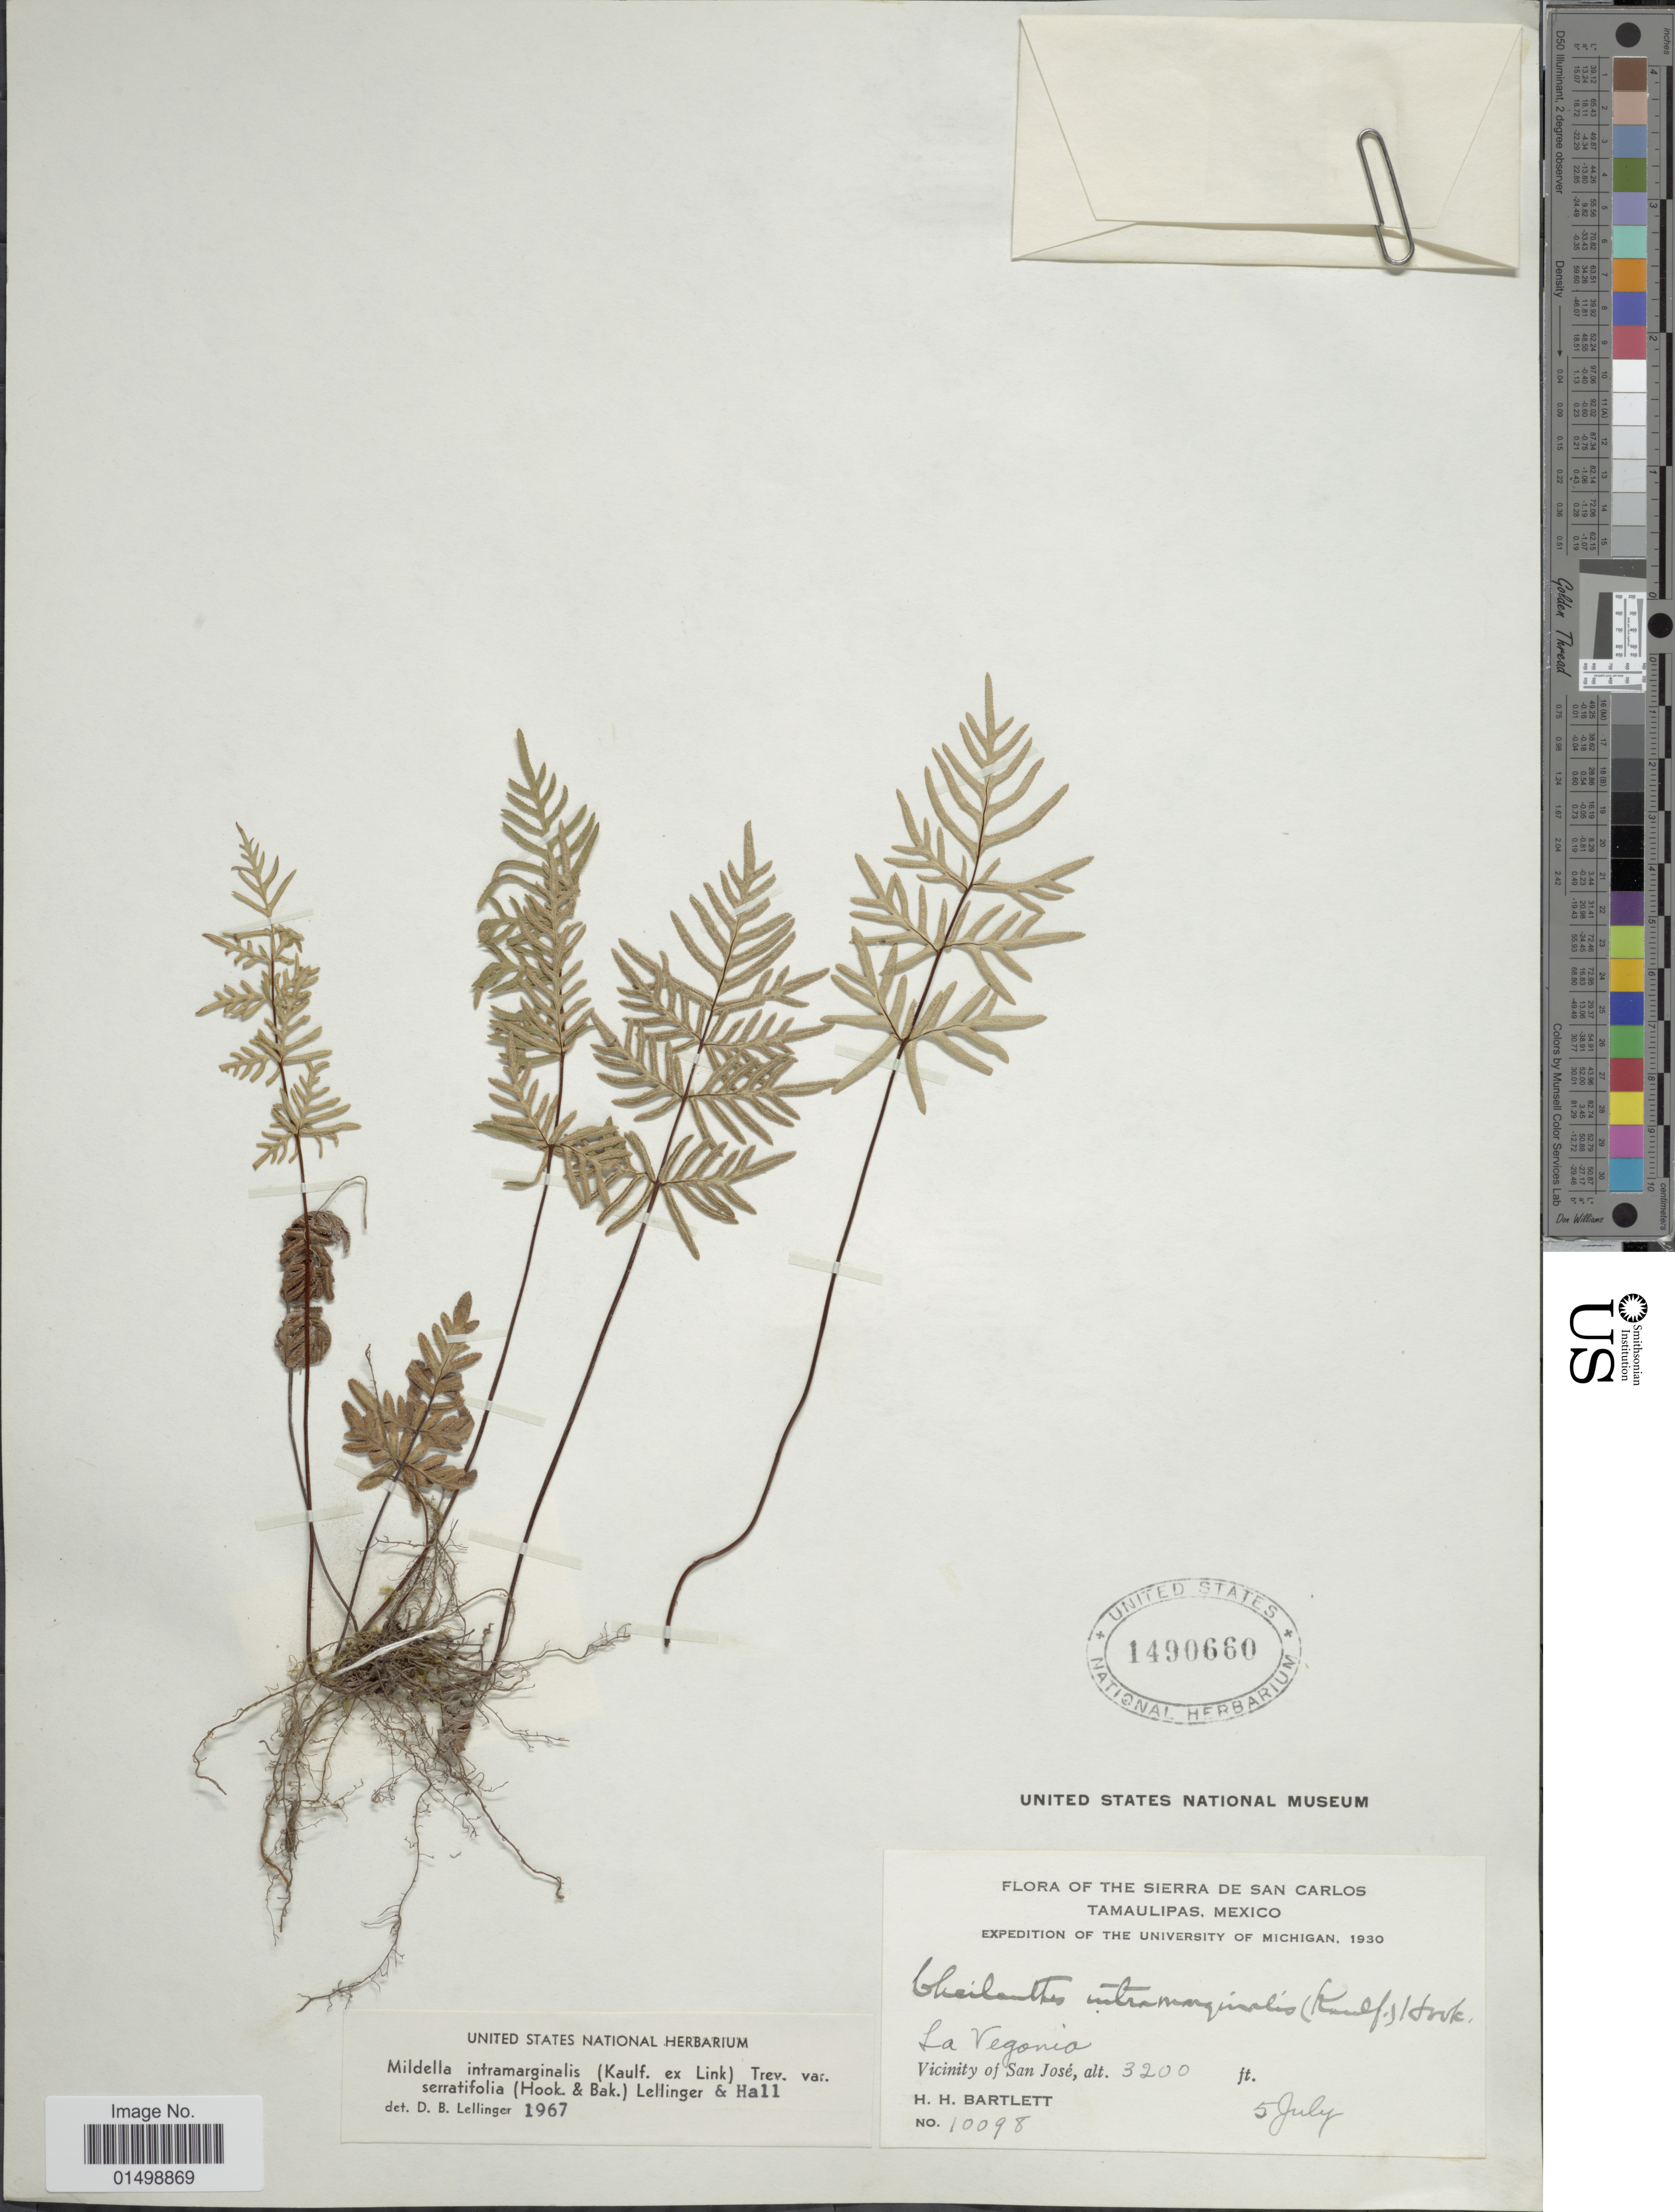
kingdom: Plantae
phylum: Tracheophyta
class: Polypodiopsida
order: Polypodiales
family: Pteridaceae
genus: Cheilanthes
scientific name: Cheilanthes intramarginalis var. serratifolia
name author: (Kaulf.) Hook.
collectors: H. H. Bartlett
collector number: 10098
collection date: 1930-07-05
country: Mexico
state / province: Tamaulipas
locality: Sierra de San Carlos, La Vegonia, Vicinity of San Jose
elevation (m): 975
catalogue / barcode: US 1490660